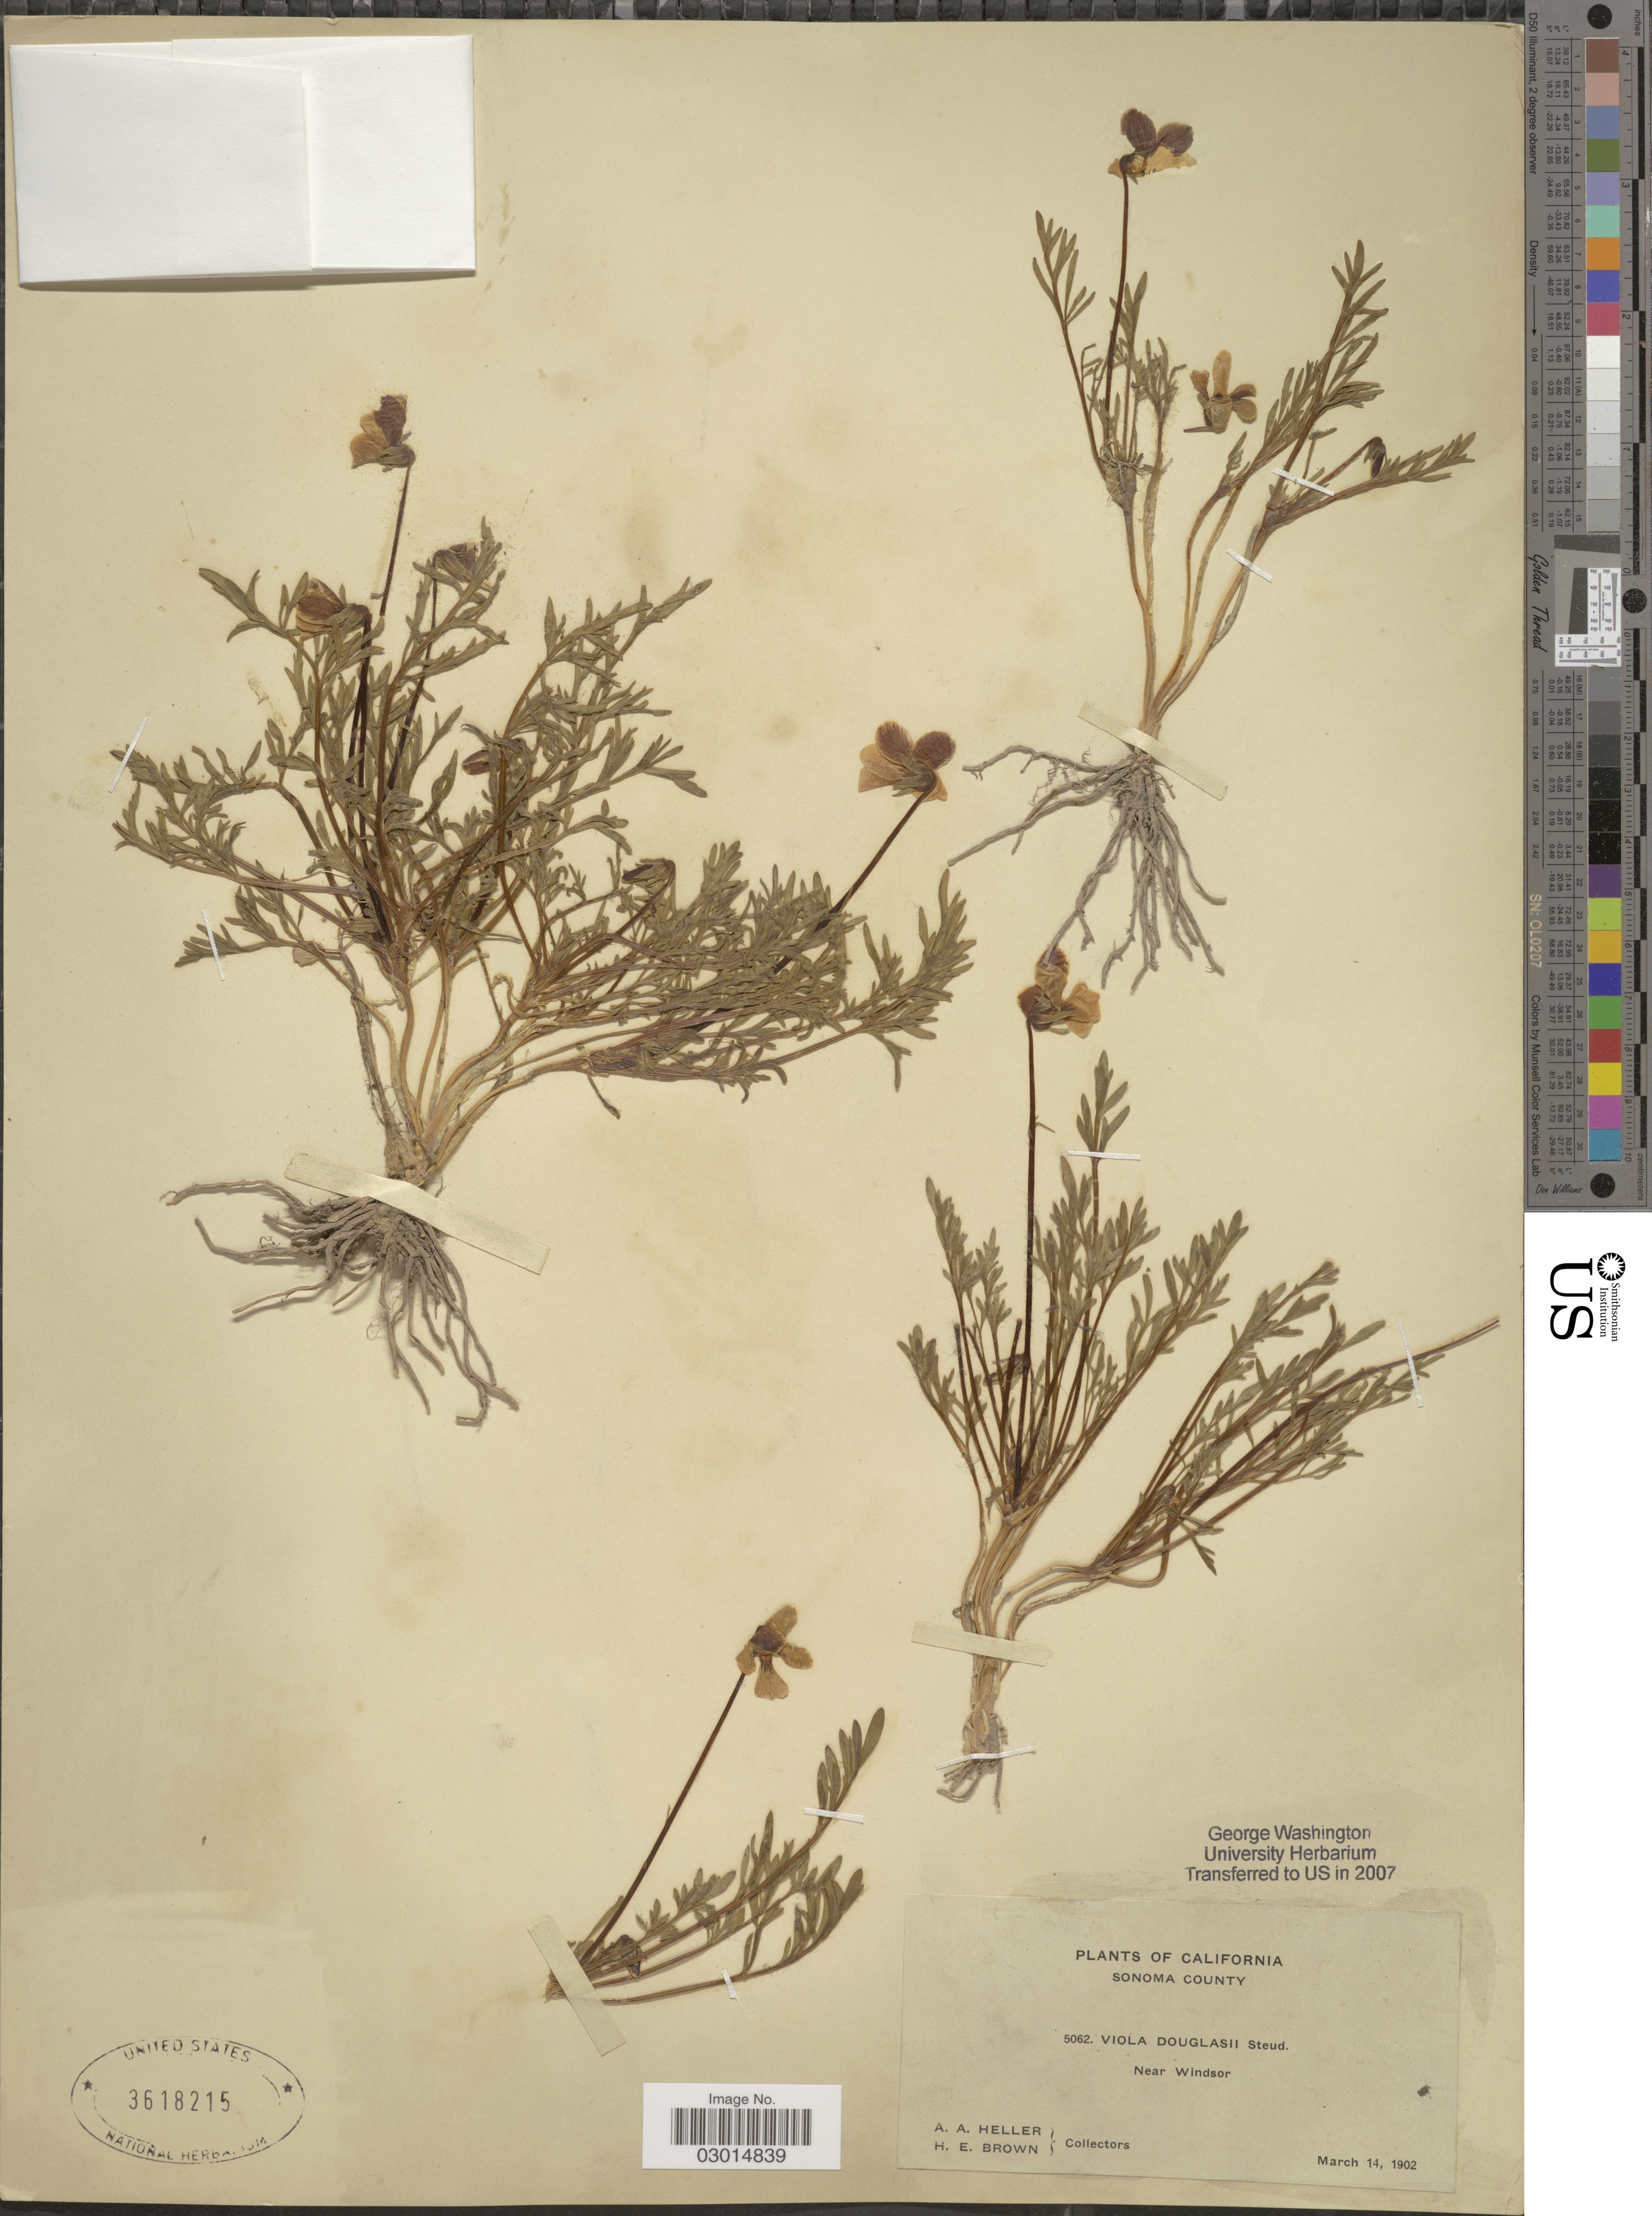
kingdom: Plantae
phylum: Tracheophyta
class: Magnoliopsida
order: Malpighiales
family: Violaceae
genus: Viola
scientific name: Viola douglasii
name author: Steud.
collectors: A. A. Heller & H. E. Brown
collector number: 5062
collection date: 1902-03-14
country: United States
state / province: California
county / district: Sonoma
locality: Sonoma County. Near Windsor.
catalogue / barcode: US 3618215